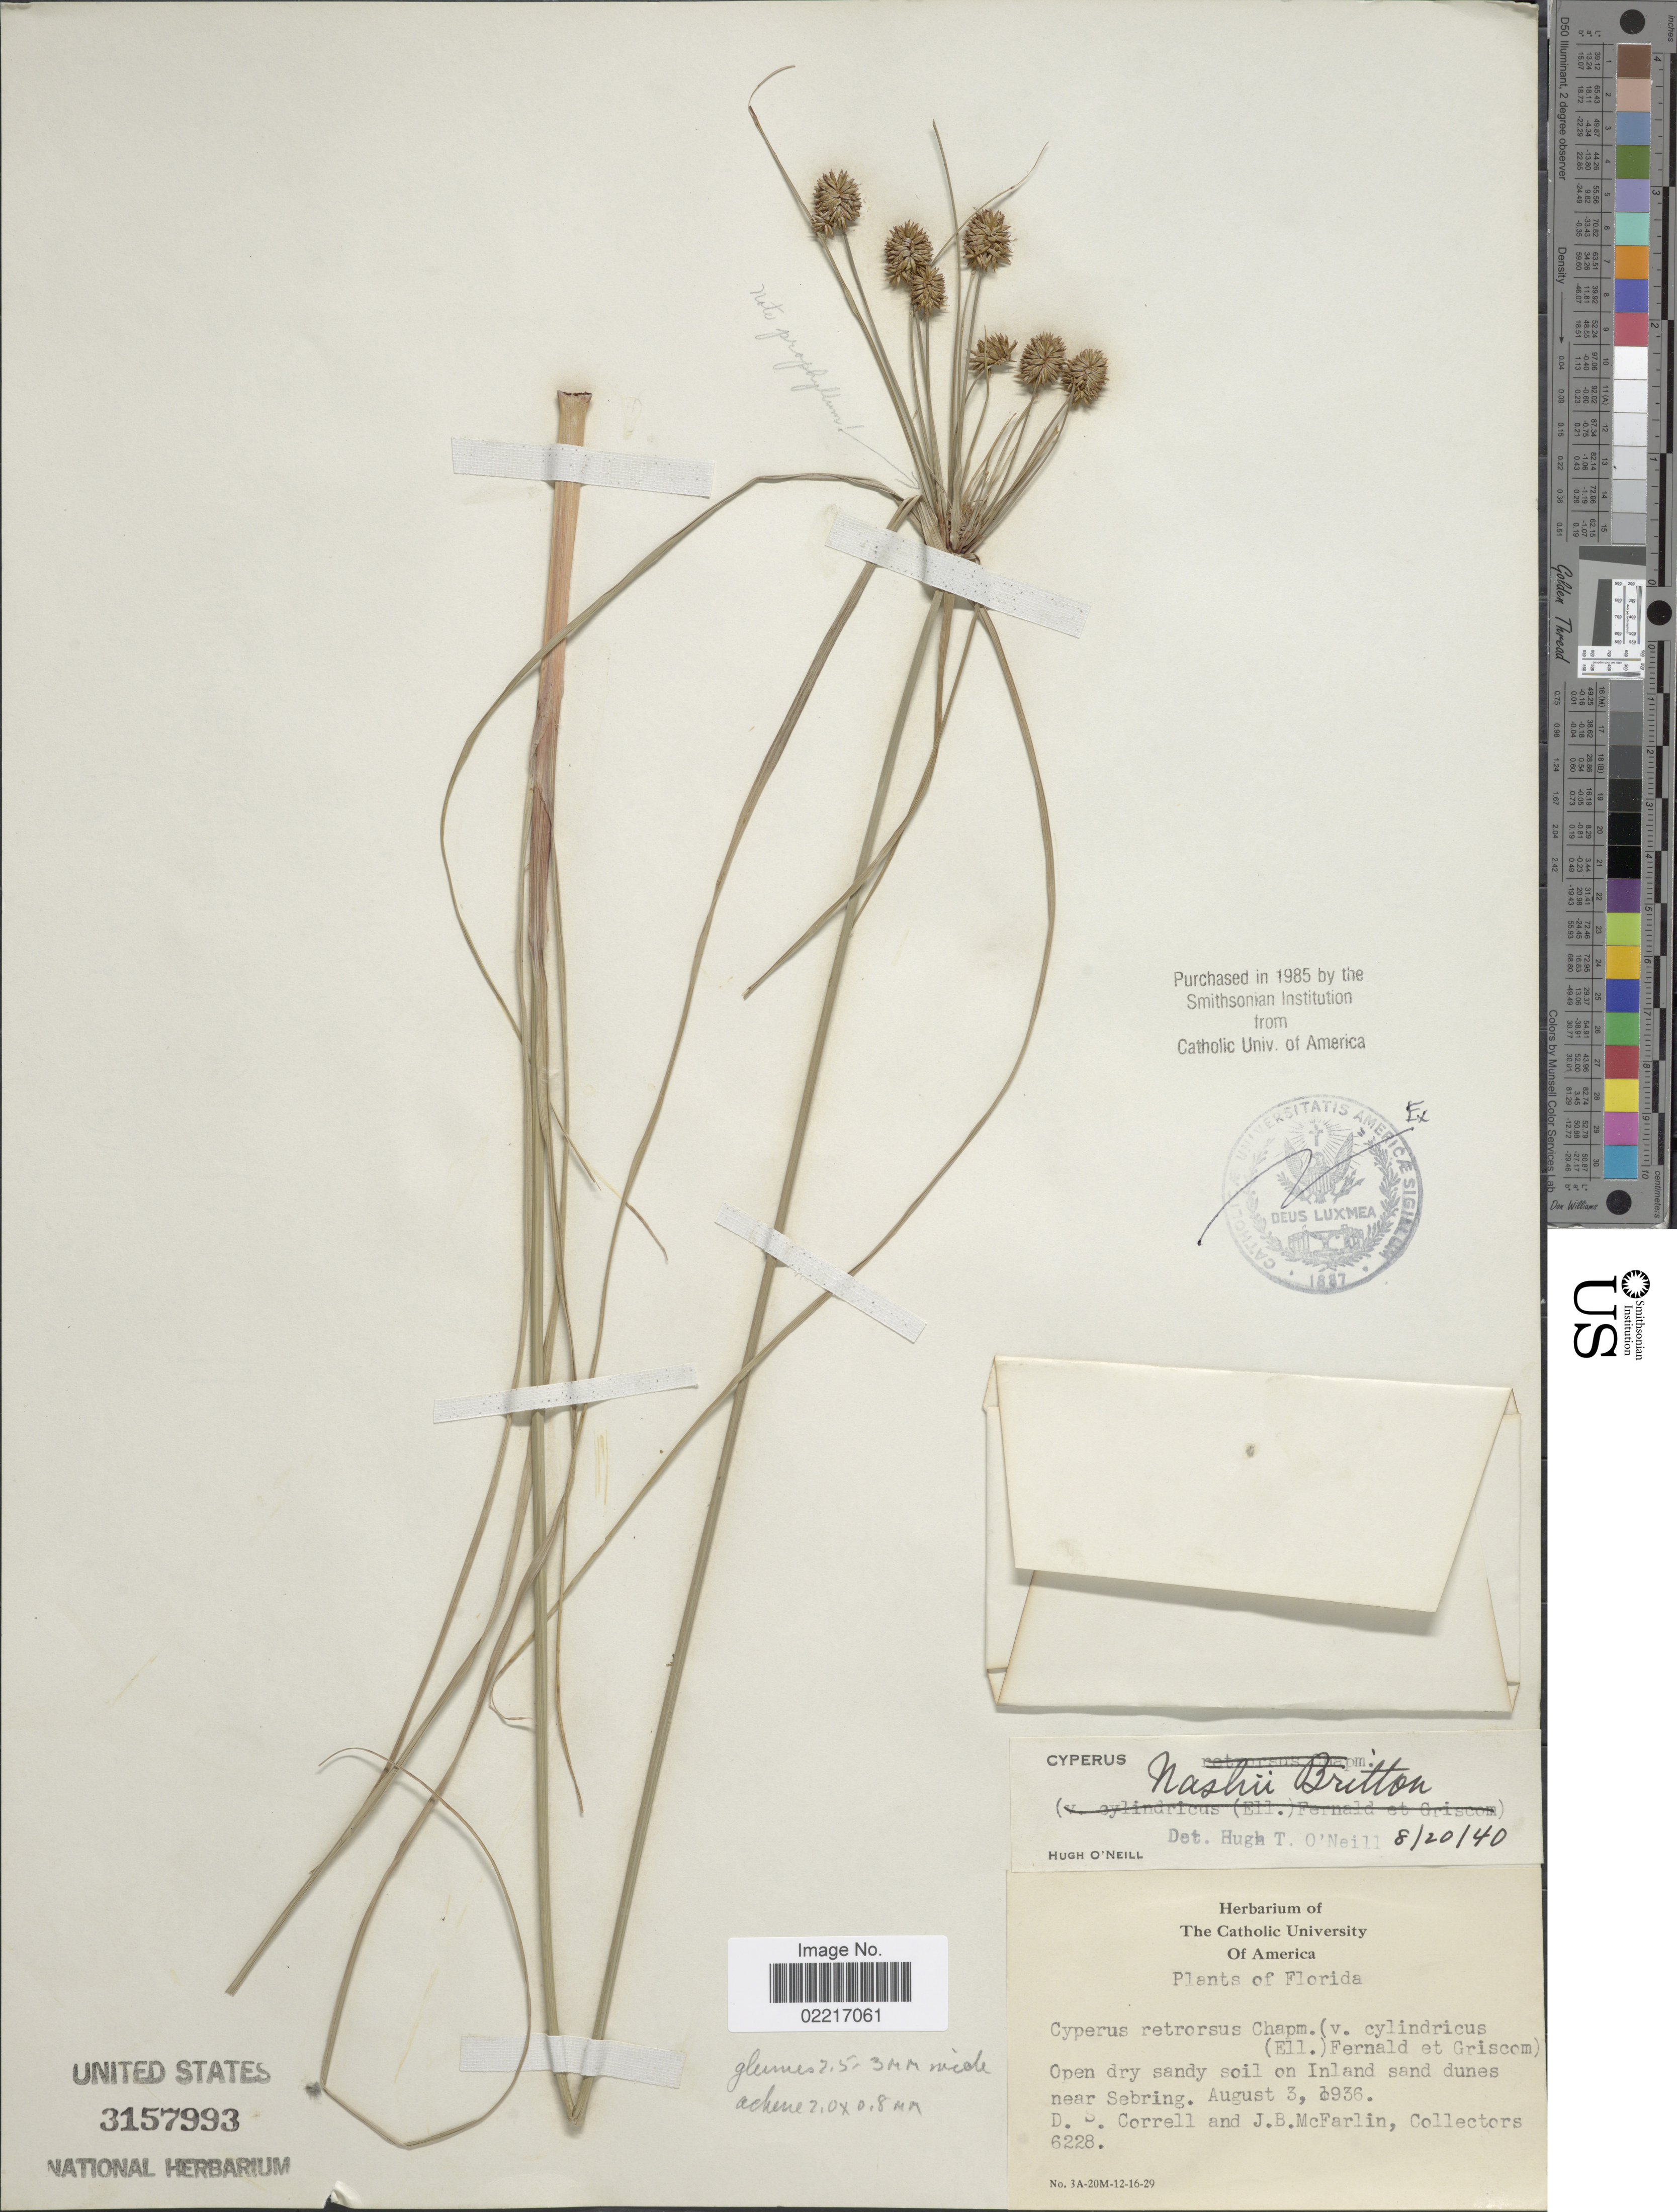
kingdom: Plantae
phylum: Tracheophyta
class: Liliopsida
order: Poales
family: Cyperaceae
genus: Cyperus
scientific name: Cyperus nashii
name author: Britton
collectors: D. S. Correll & J. McFarlin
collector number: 6228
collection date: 1936-08-03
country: United States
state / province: Florida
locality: Open dry sandy soil on Inland dunes near Sebring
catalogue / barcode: US 3157993